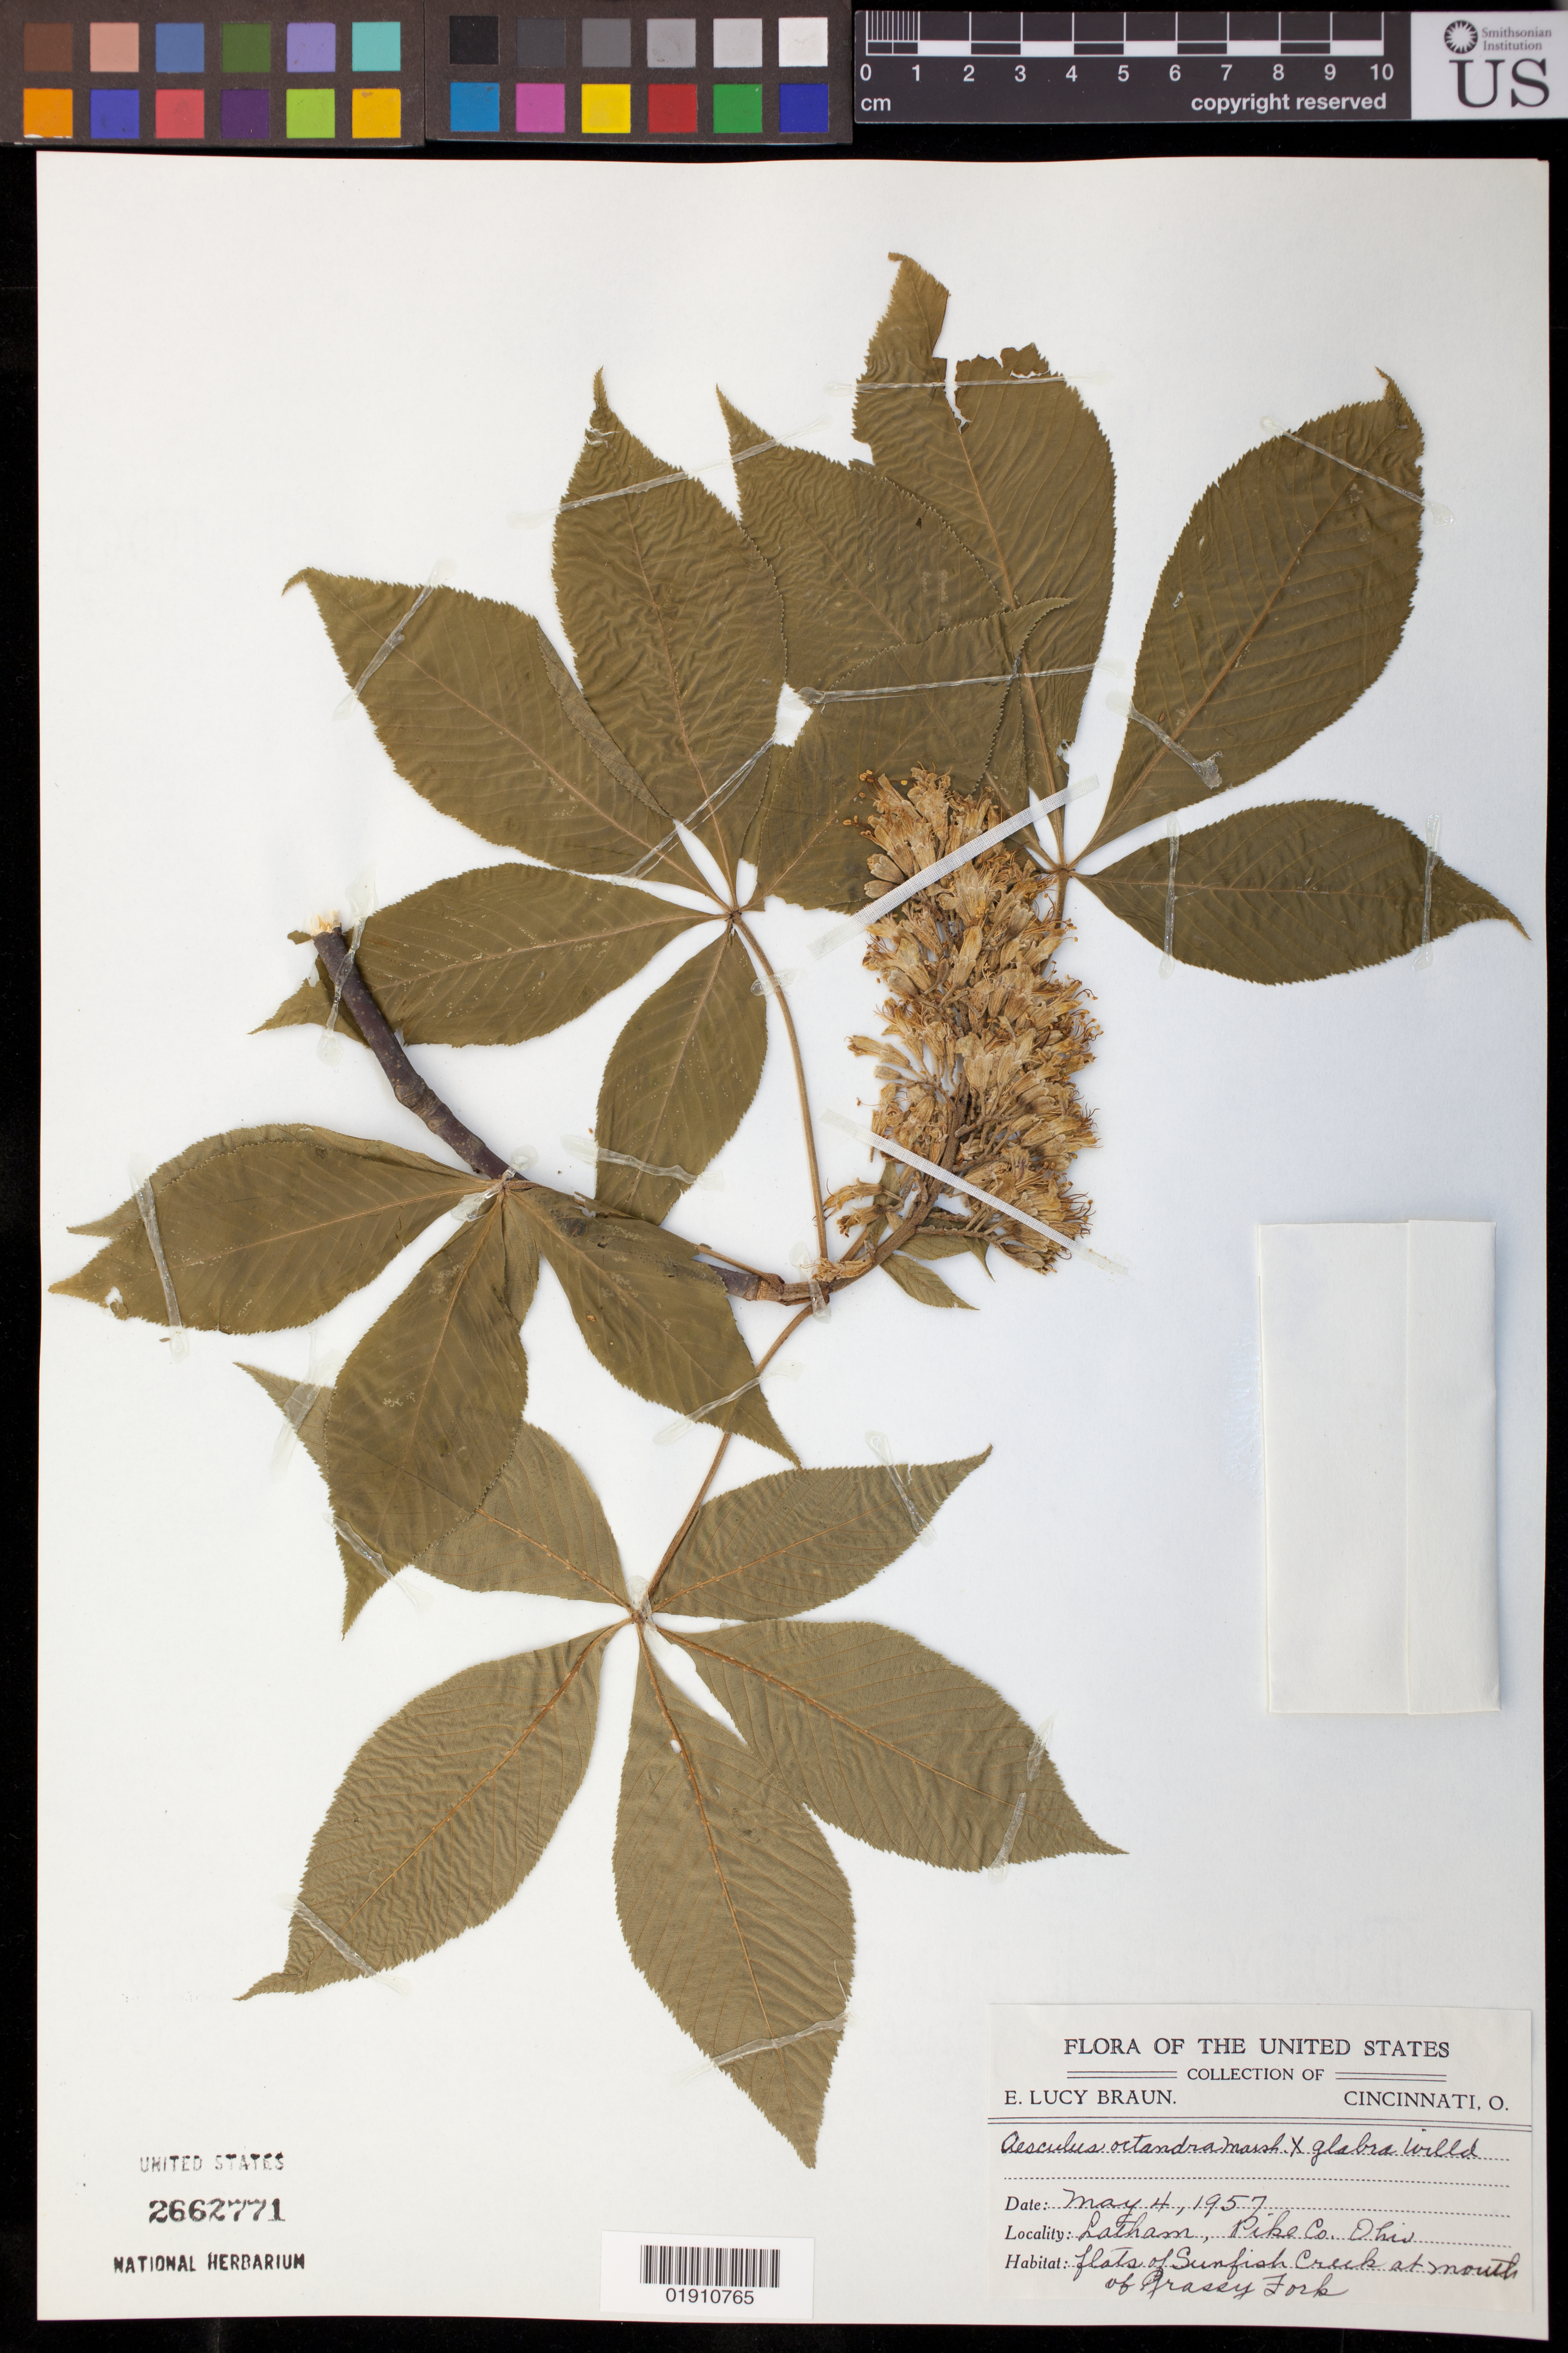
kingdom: Plantae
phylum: Tracheophyta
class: Magnoliopsida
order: Sapindales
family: Sapindaceae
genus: Aesculus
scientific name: Aesculus octandra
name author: Marshall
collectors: E. L. Braun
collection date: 1957-05-04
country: United States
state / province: Ohio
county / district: Pike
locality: Latham; flats of Sunfish Creek at mouth of Grassy Fork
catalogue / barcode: US 2662771